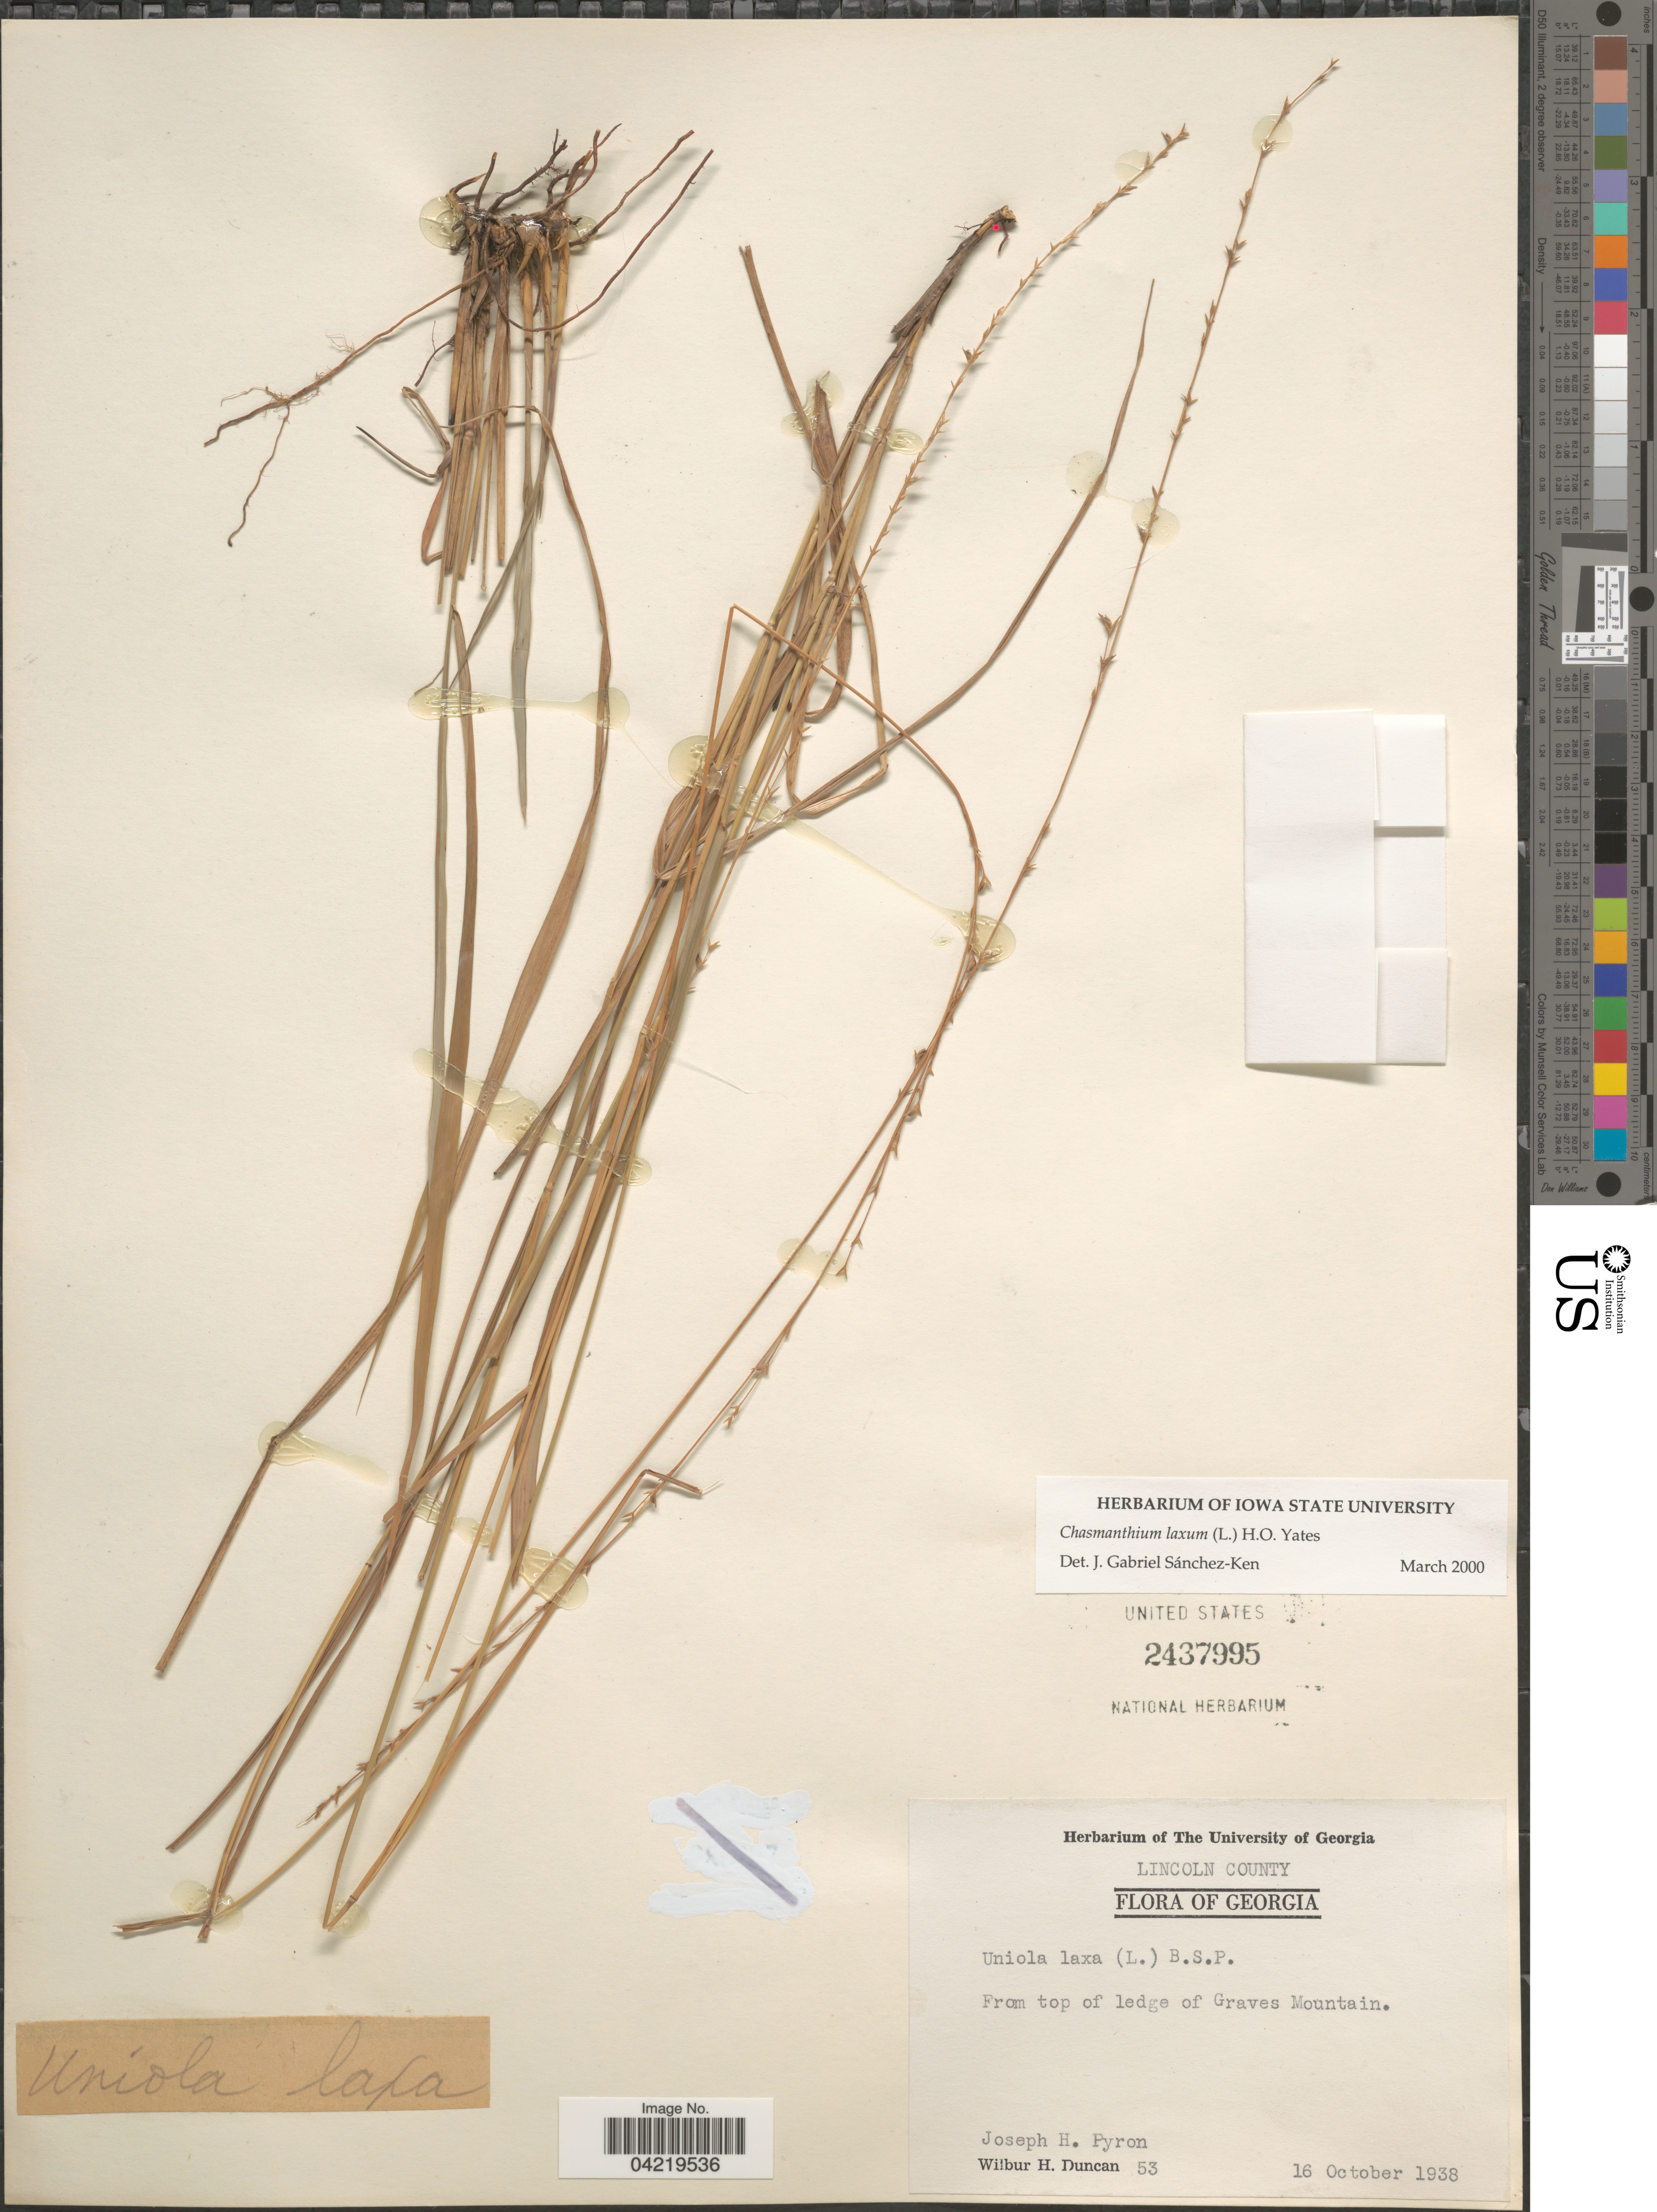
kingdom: Plantae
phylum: Tracheophyta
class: Liliopsida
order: Poales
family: Poaceae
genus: Chasmanthium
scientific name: Chasmanthium laxum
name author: (L.) H.O. Yates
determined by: Shetler, Stanwyn G., (US), NMNH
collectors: J. H. Pyron & W. H. Duncan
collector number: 53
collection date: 1938-10-16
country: United States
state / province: Georgia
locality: Lincoln County. From top of ledge of Graves Mountain.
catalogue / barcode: US 2437995